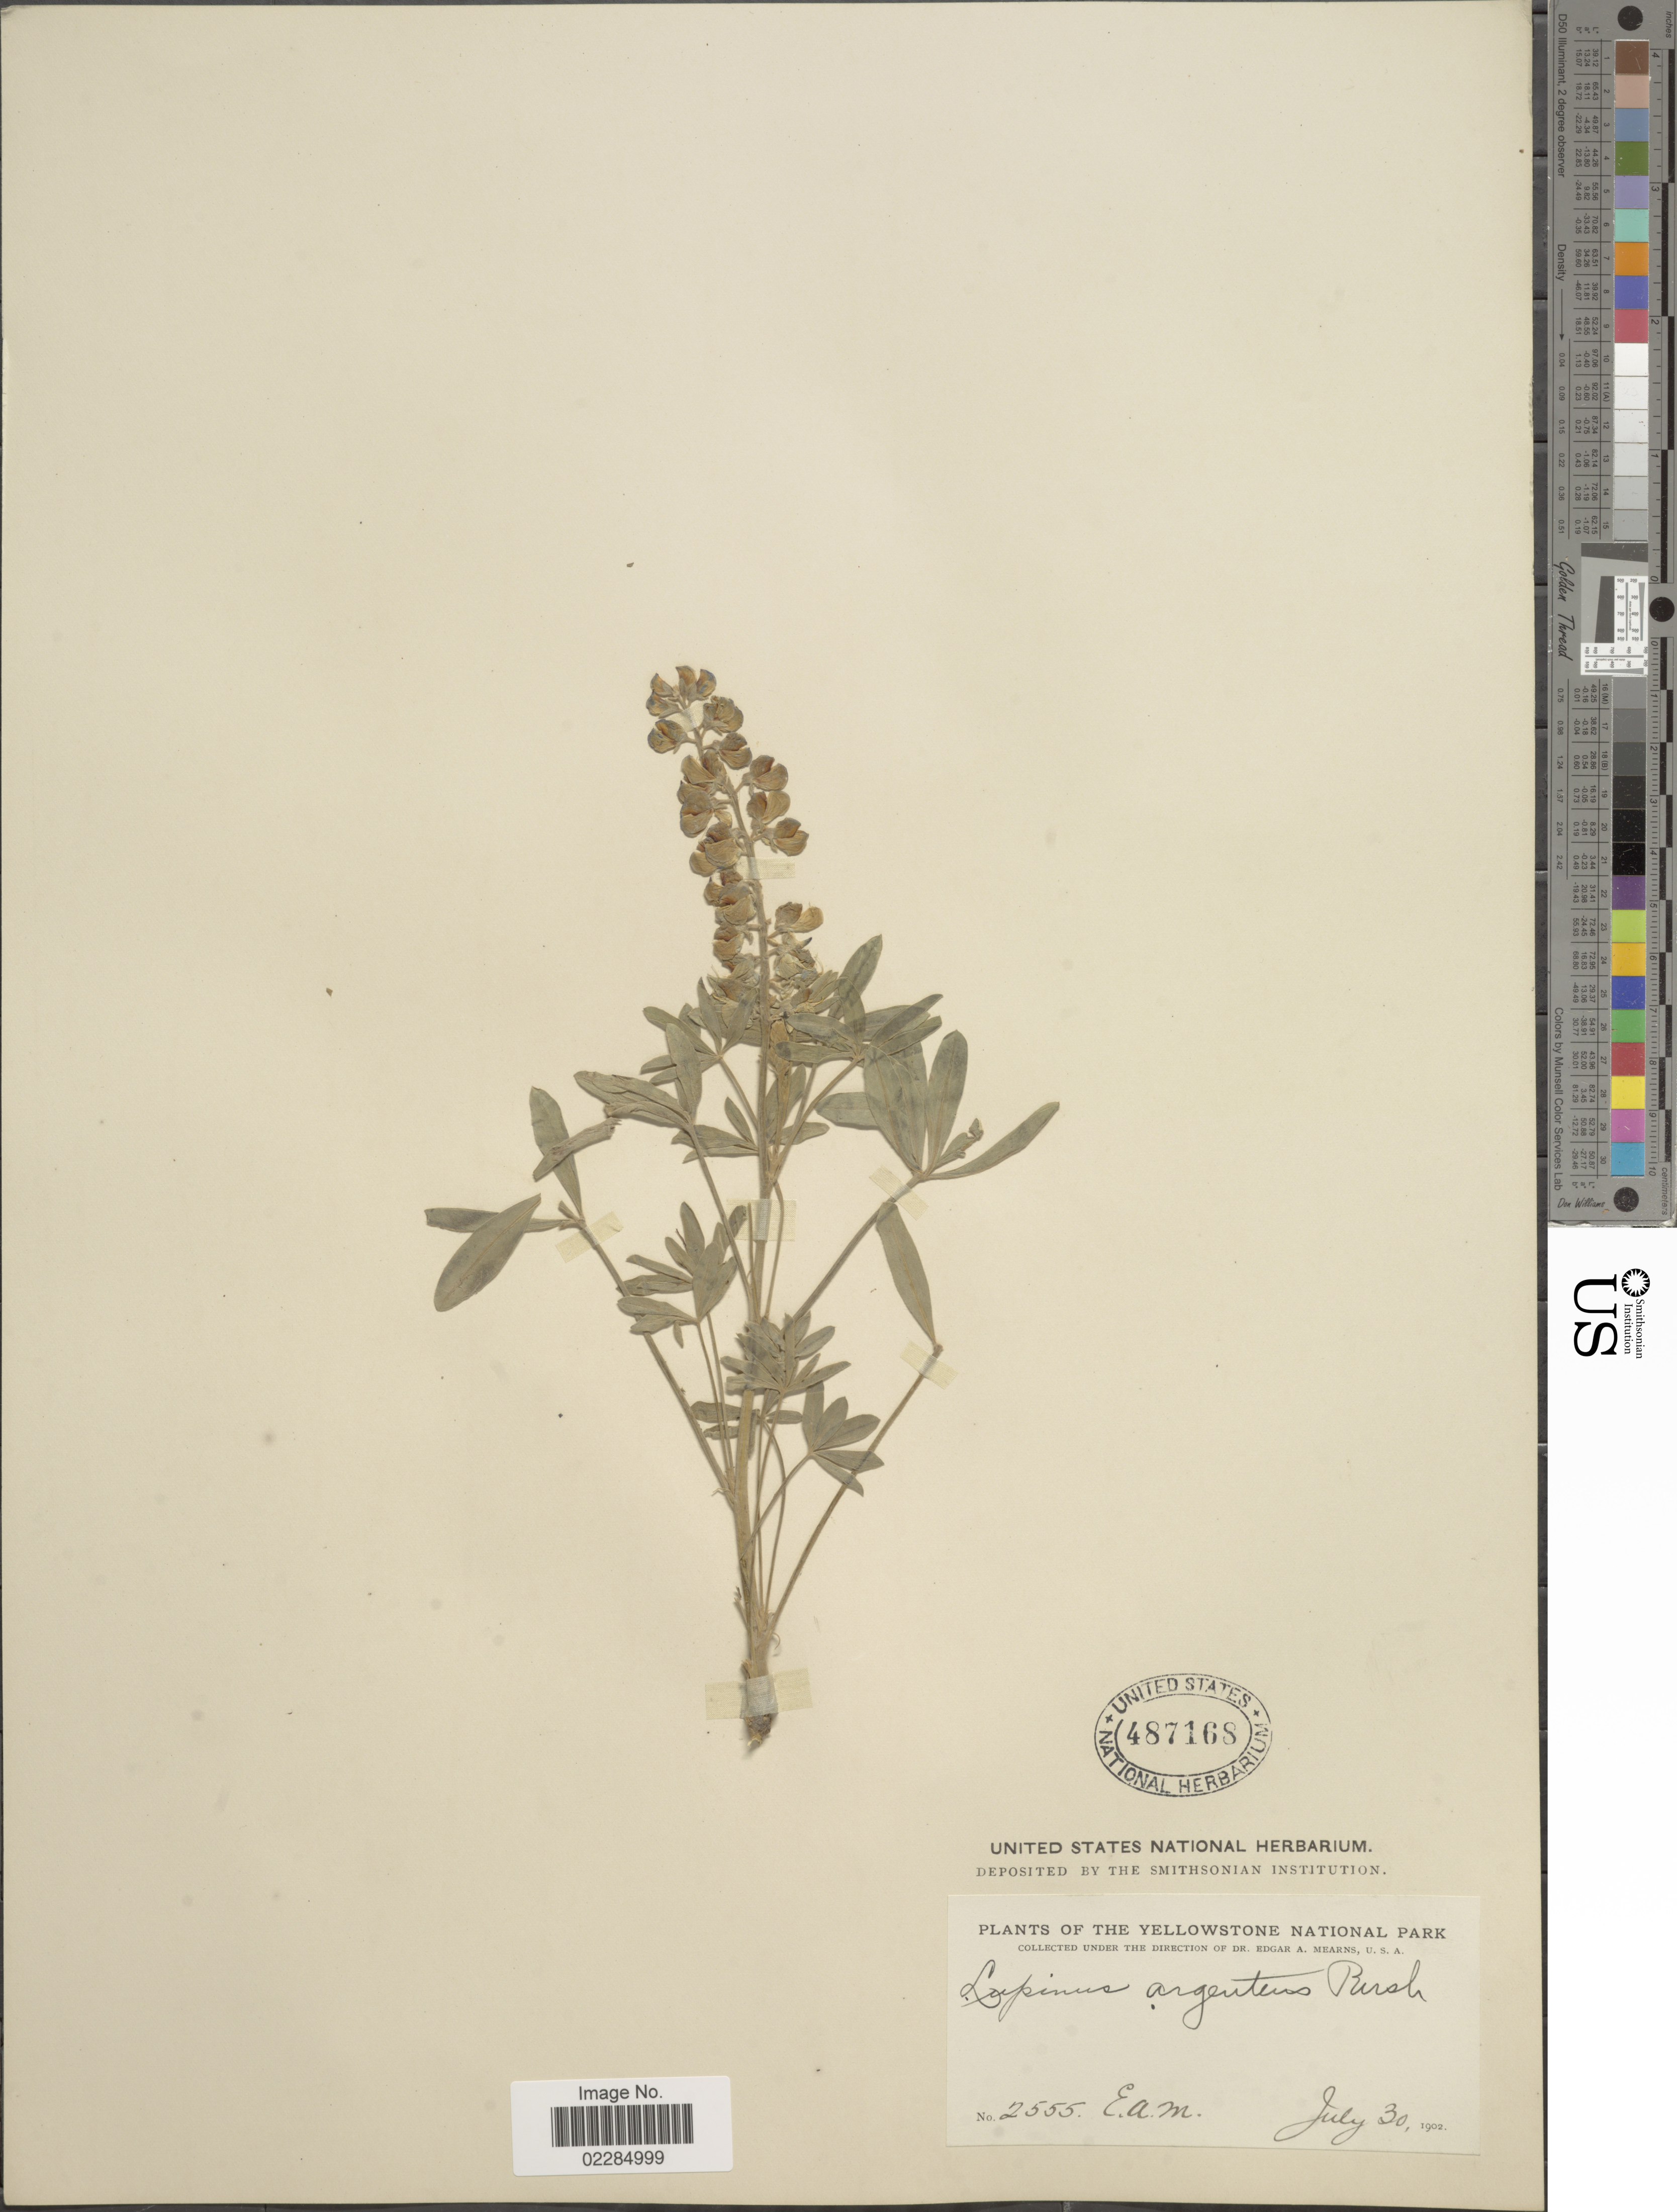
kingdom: Plantae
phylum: Tracheophyta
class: Magnoliopsida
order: Fabales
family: Fabaceae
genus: Lupinus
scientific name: Lupinus decumbens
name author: Torr.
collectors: E. A. Mearns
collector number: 2555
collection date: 1902-07-30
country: United States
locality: Yellowstone National Park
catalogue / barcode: US 487168